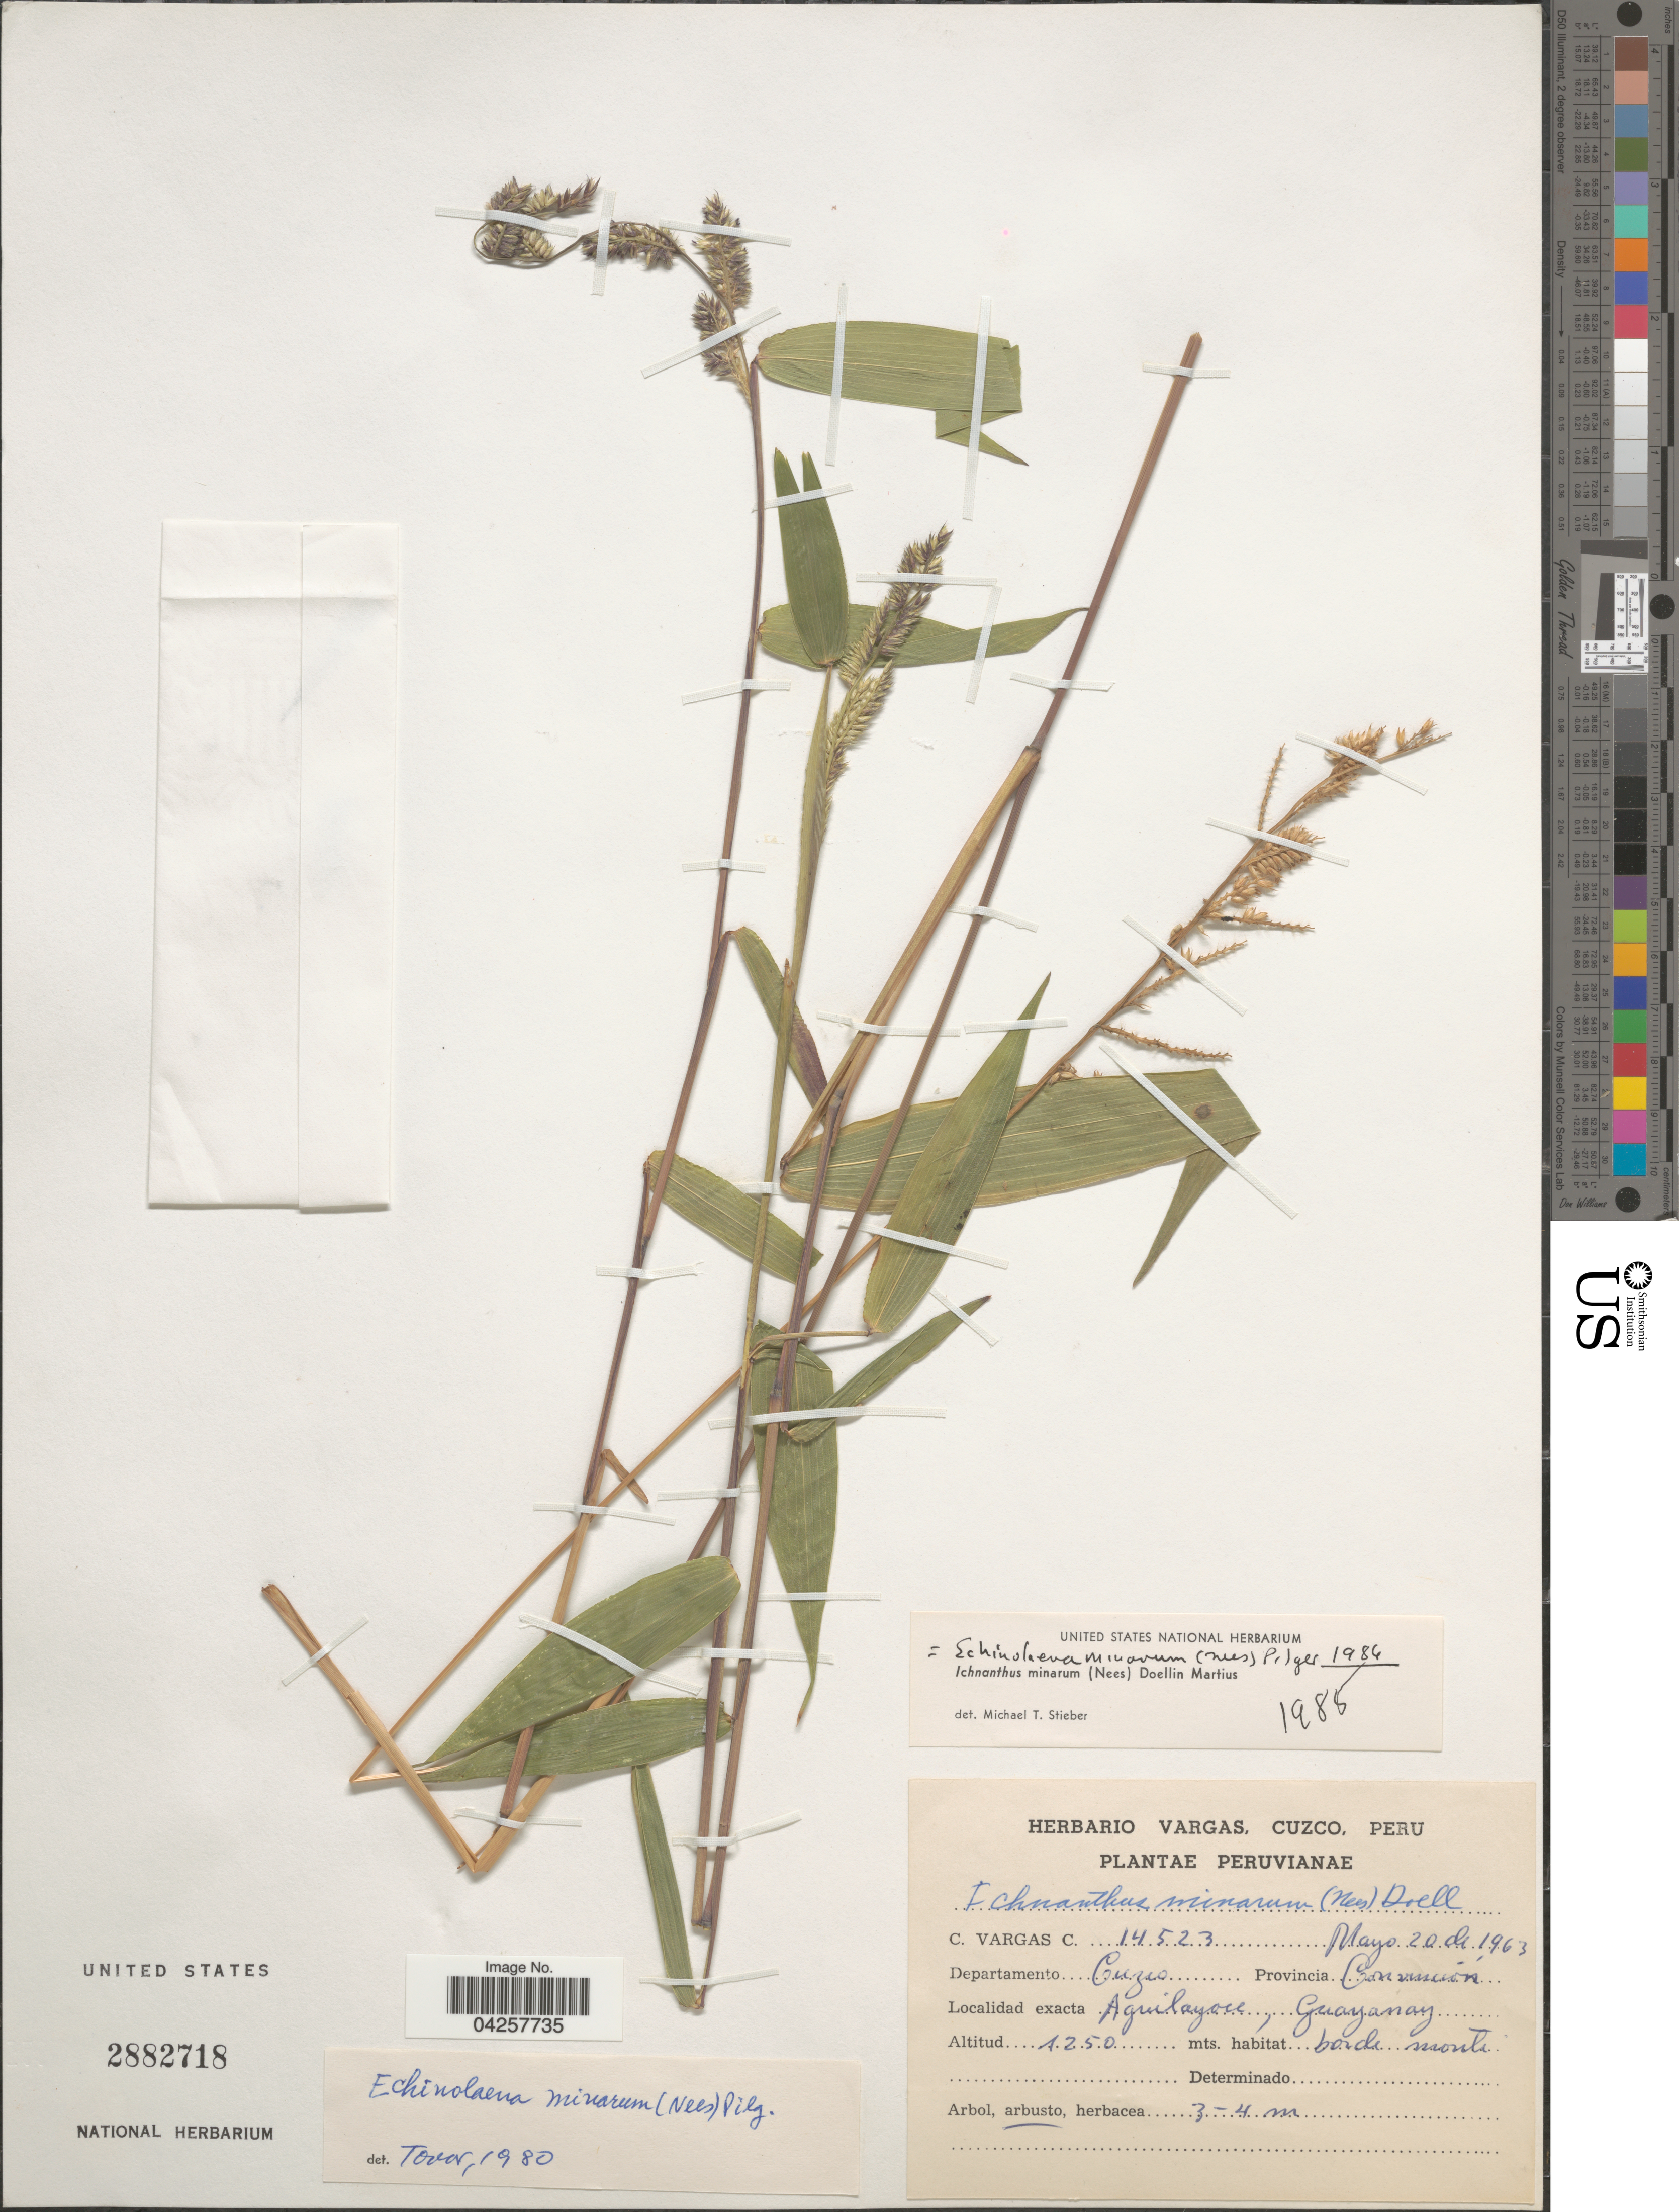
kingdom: Plantae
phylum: Tracheophyta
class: Liliopsida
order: Poales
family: Poaceae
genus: Echinolaena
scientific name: Echinolaena minarum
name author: (Nees) Pilg.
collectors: C. Vargas Calderón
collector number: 14523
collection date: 1963-05-20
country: Peru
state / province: Cusco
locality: Aguilayocc, Guayanay [Huayanay], Provincia Convención, Departamento Cuzco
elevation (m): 1250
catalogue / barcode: US 2882718